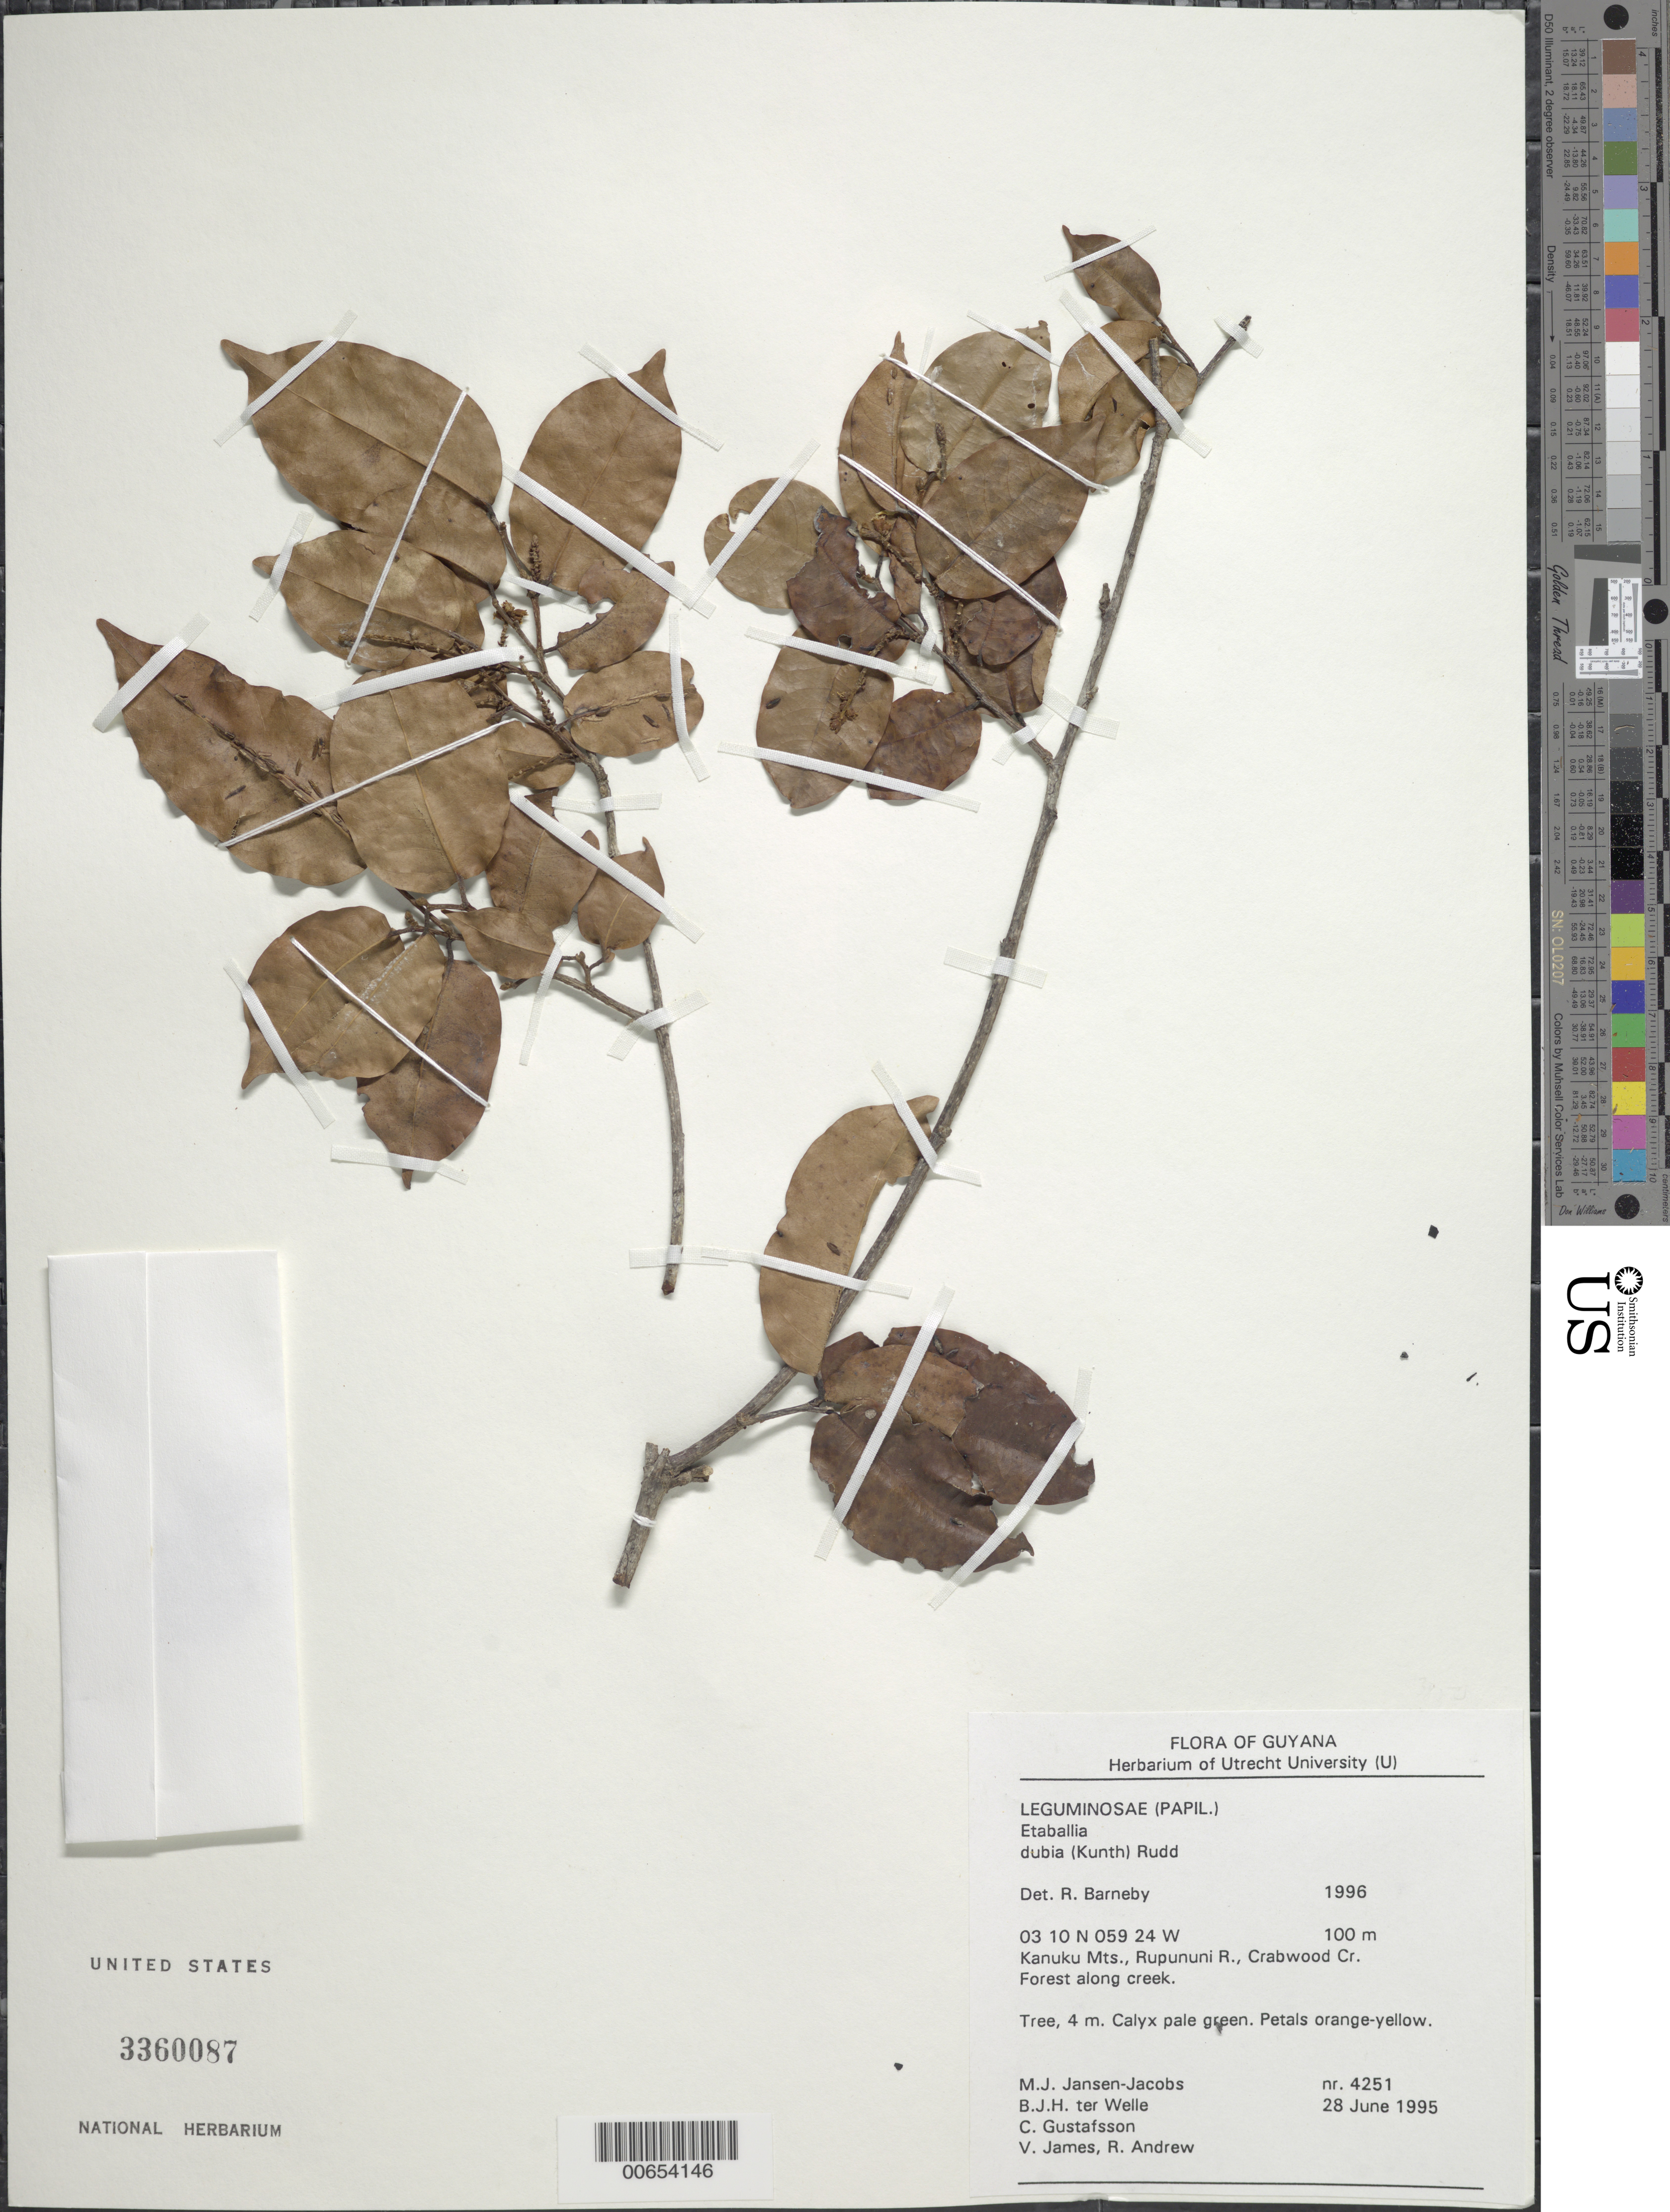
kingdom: Plantae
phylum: Tracheophyta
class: Magnoliopsida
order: Fabales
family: Fabaceae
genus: Pterocarpus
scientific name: Pterocarpus dubius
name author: (Kunth) Spreng.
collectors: M. J. Jansen-Jacobs, B. Welle, C. G. Gustafsson, V. James & R. Andrew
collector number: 4251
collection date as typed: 28-Jun-95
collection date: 1995-06-28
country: Guyana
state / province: U. Takutu-U. Essequibo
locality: Crabwood Creek, Rupununi River, Kanuku Mts.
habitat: Forest along creek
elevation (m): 100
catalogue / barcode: US 3360087